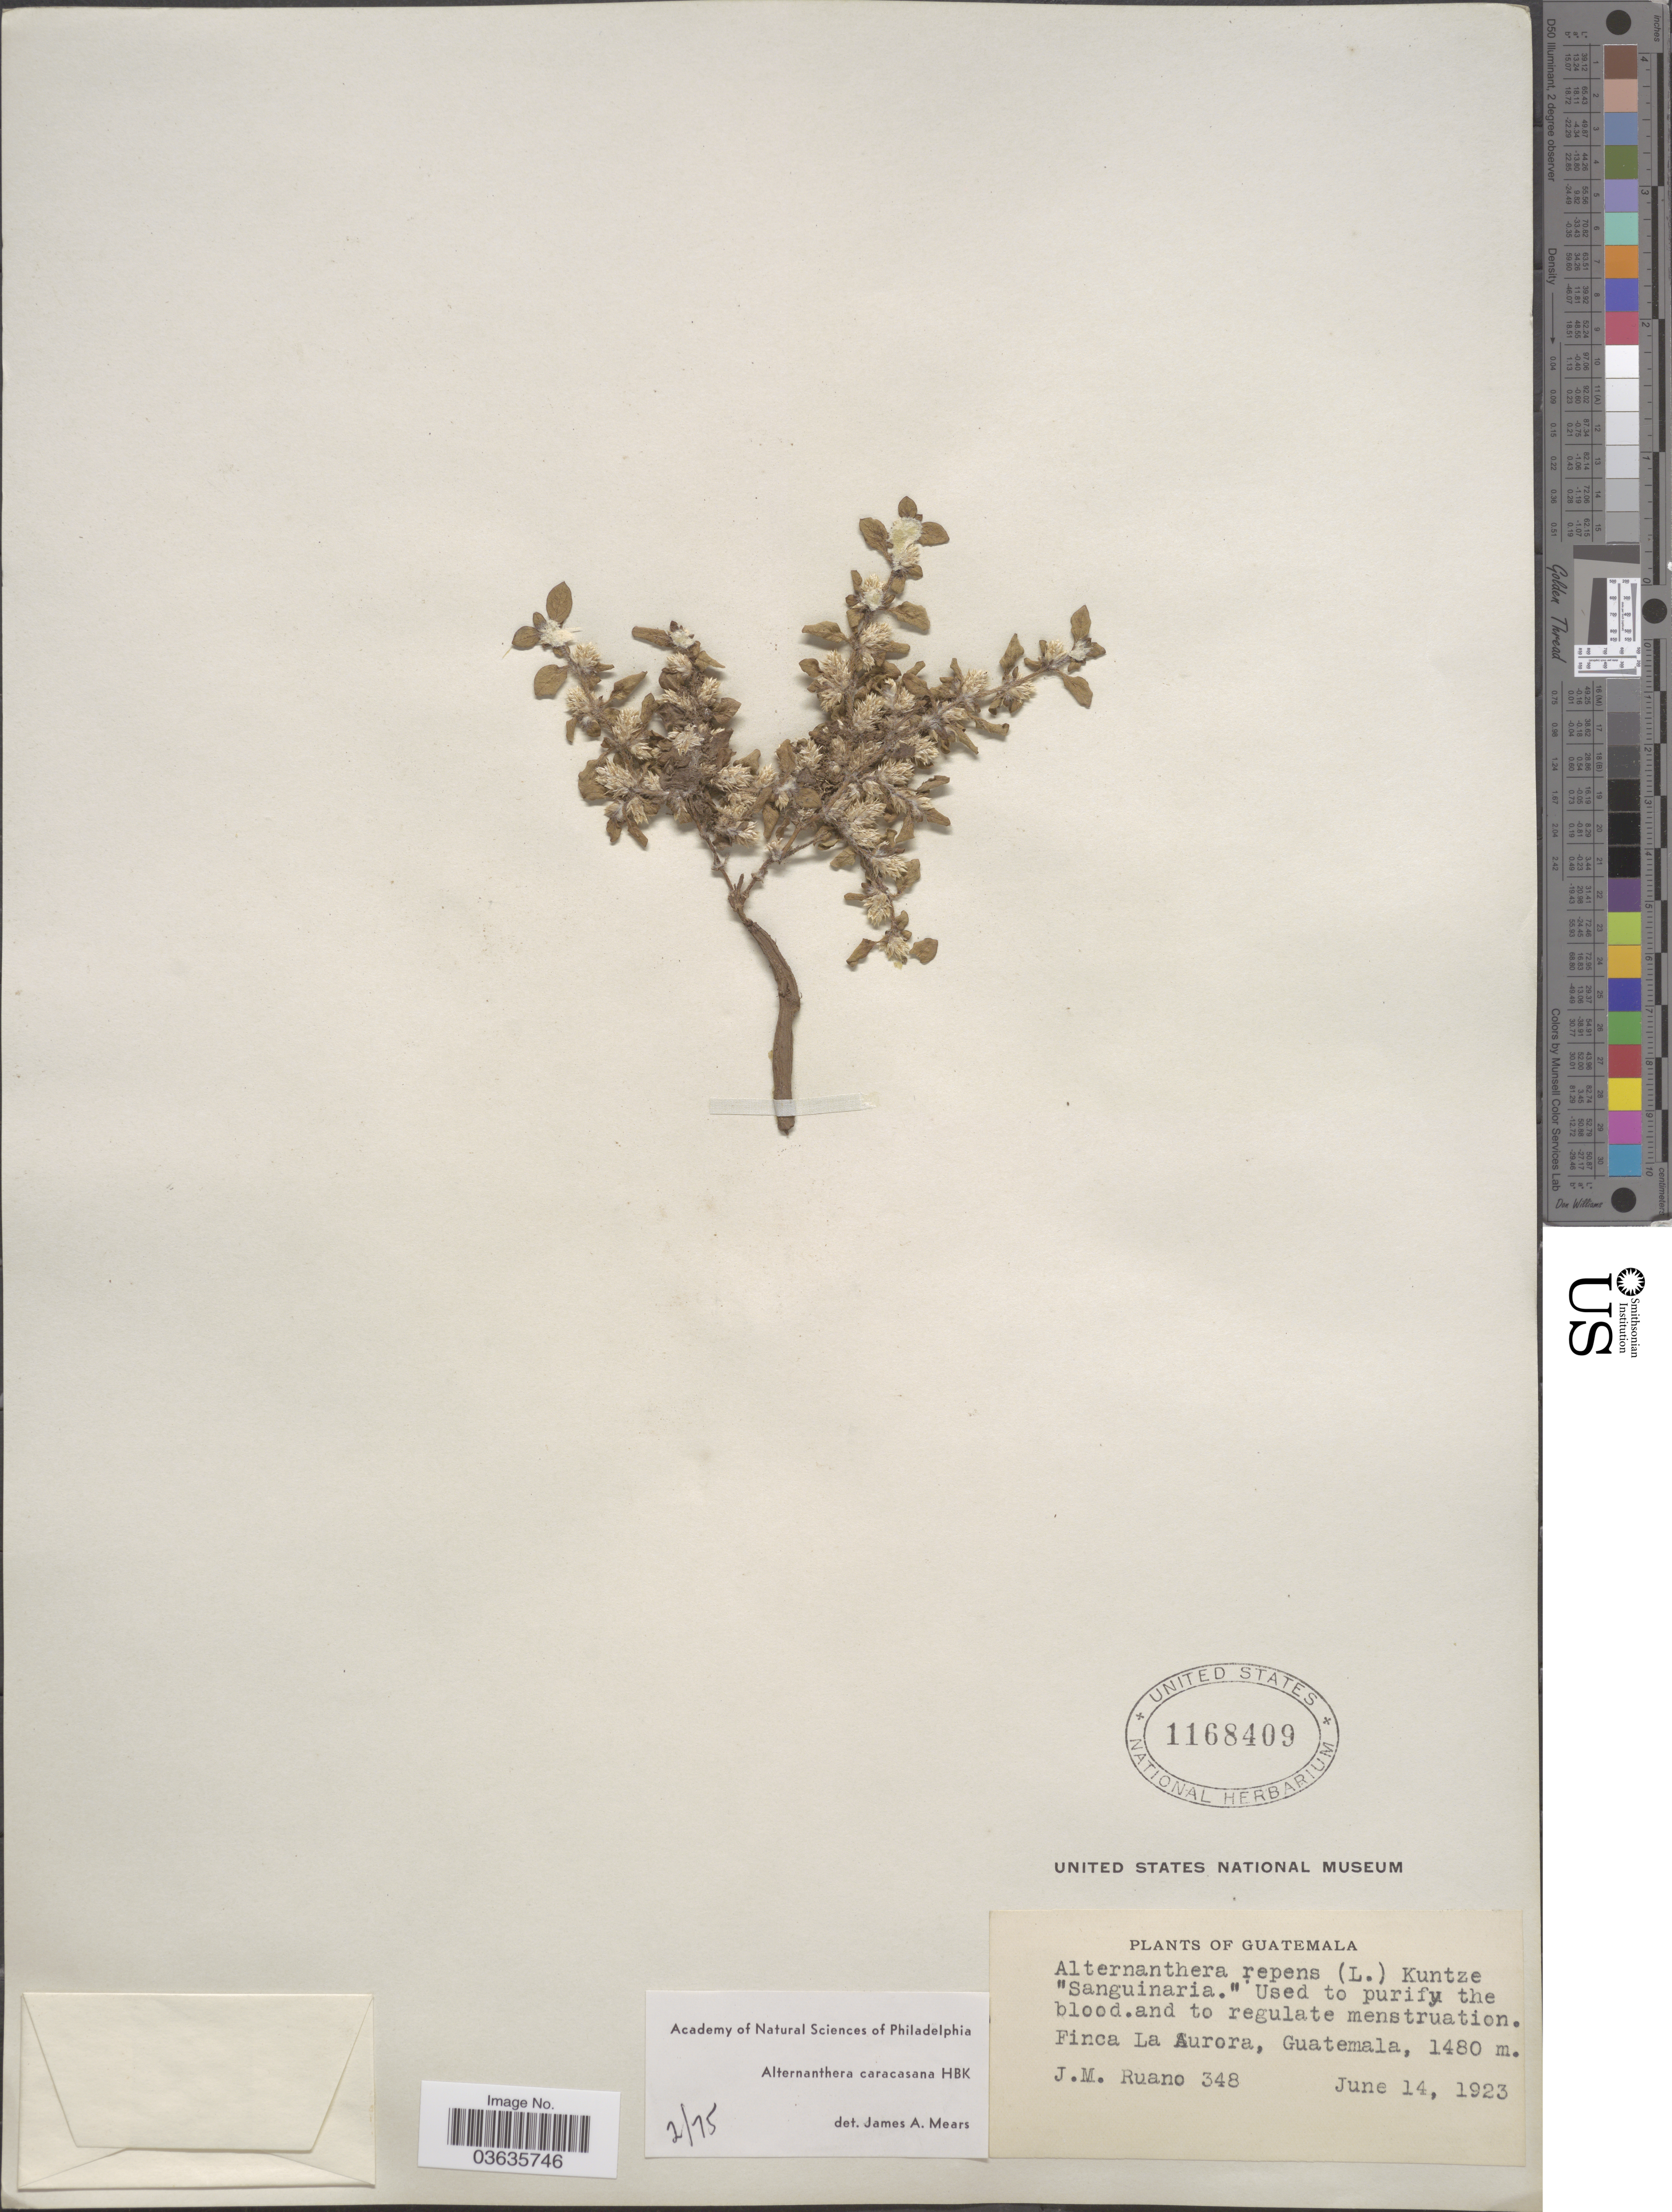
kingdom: Plantae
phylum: Tracheophyta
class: Magnoliopsida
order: Caryophyllales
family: Amaranthaceae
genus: Alternanthera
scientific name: Alternanthera caracasana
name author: Kunth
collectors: J. Ruano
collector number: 348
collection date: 1923-06-14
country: Guatemala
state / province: Guatemala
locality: Finca La Aurora.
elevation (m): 1480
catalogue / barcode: US 1168409